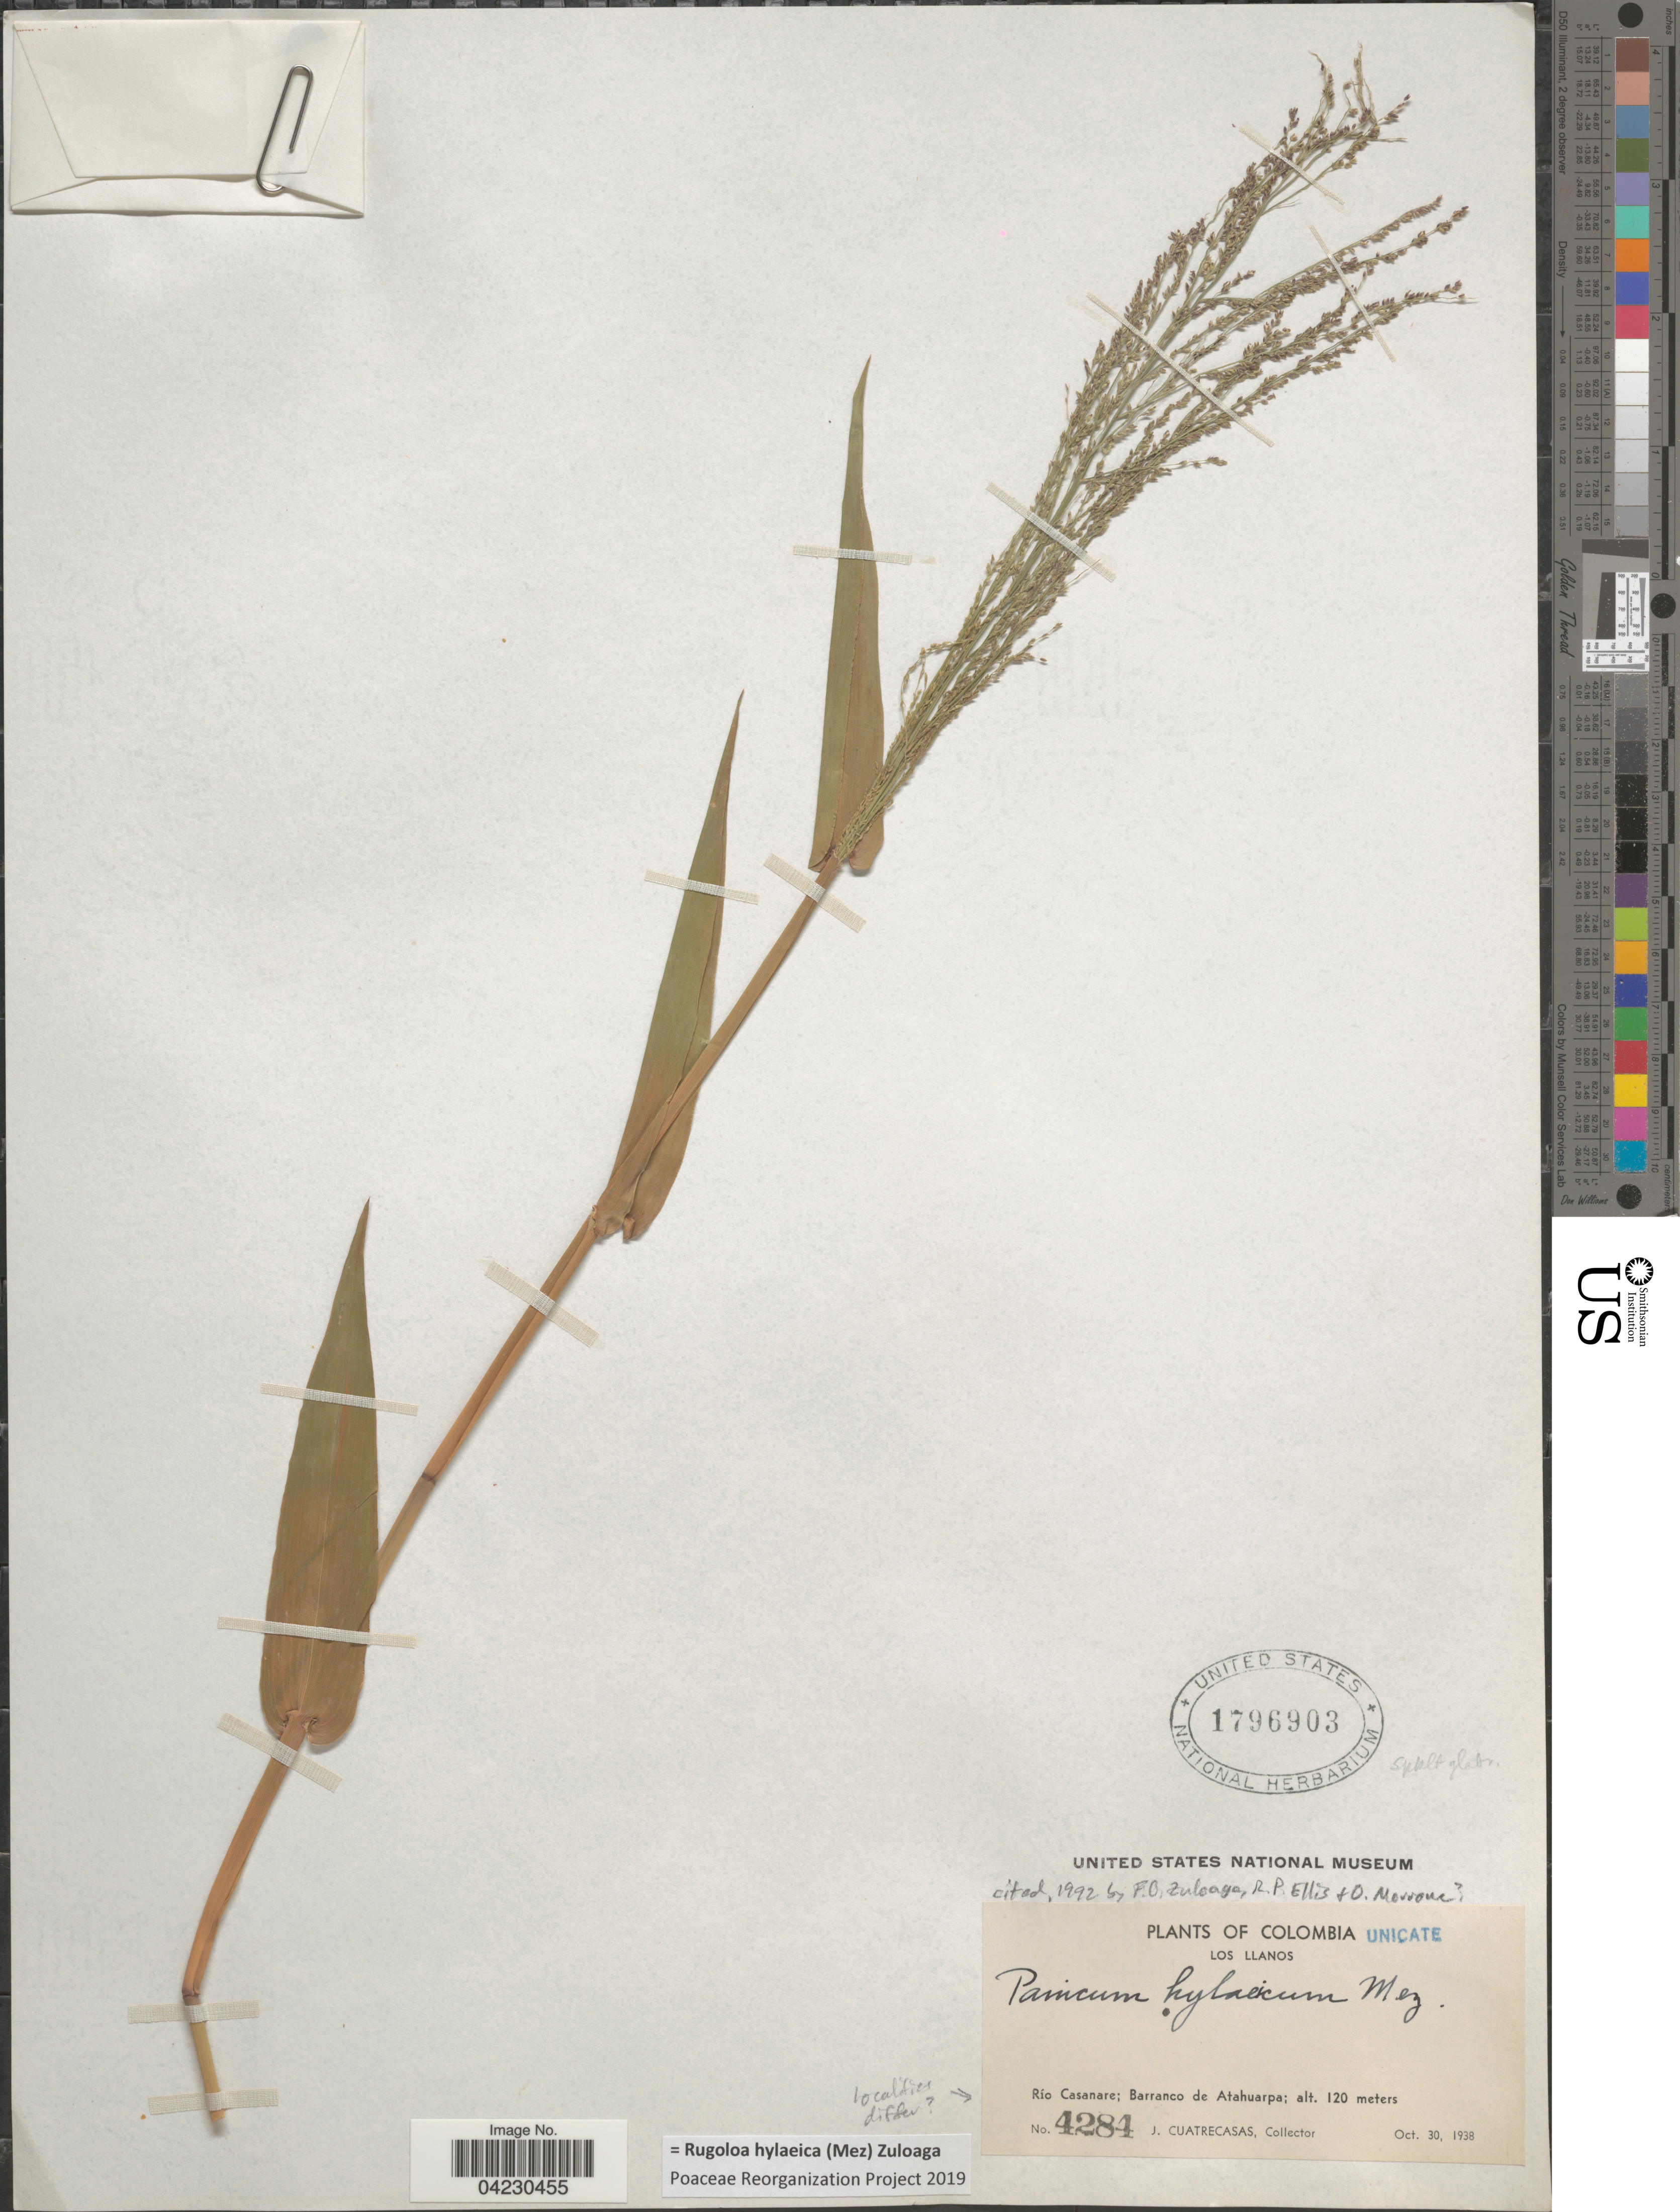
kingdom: Plantae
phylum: Tracheophyta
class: Liliopsida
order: Poales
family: Poaceae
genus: Rugoloa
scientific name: Rugoloa hylaeica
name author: (Mez) Zuloaga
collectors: J. Cuatrecasas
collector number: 4284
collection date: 1938-10-30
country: Colombia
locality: Los Llanos. Río Casanare; Barranco de Atahuarpa.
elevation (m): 120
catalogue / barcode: US 1796903